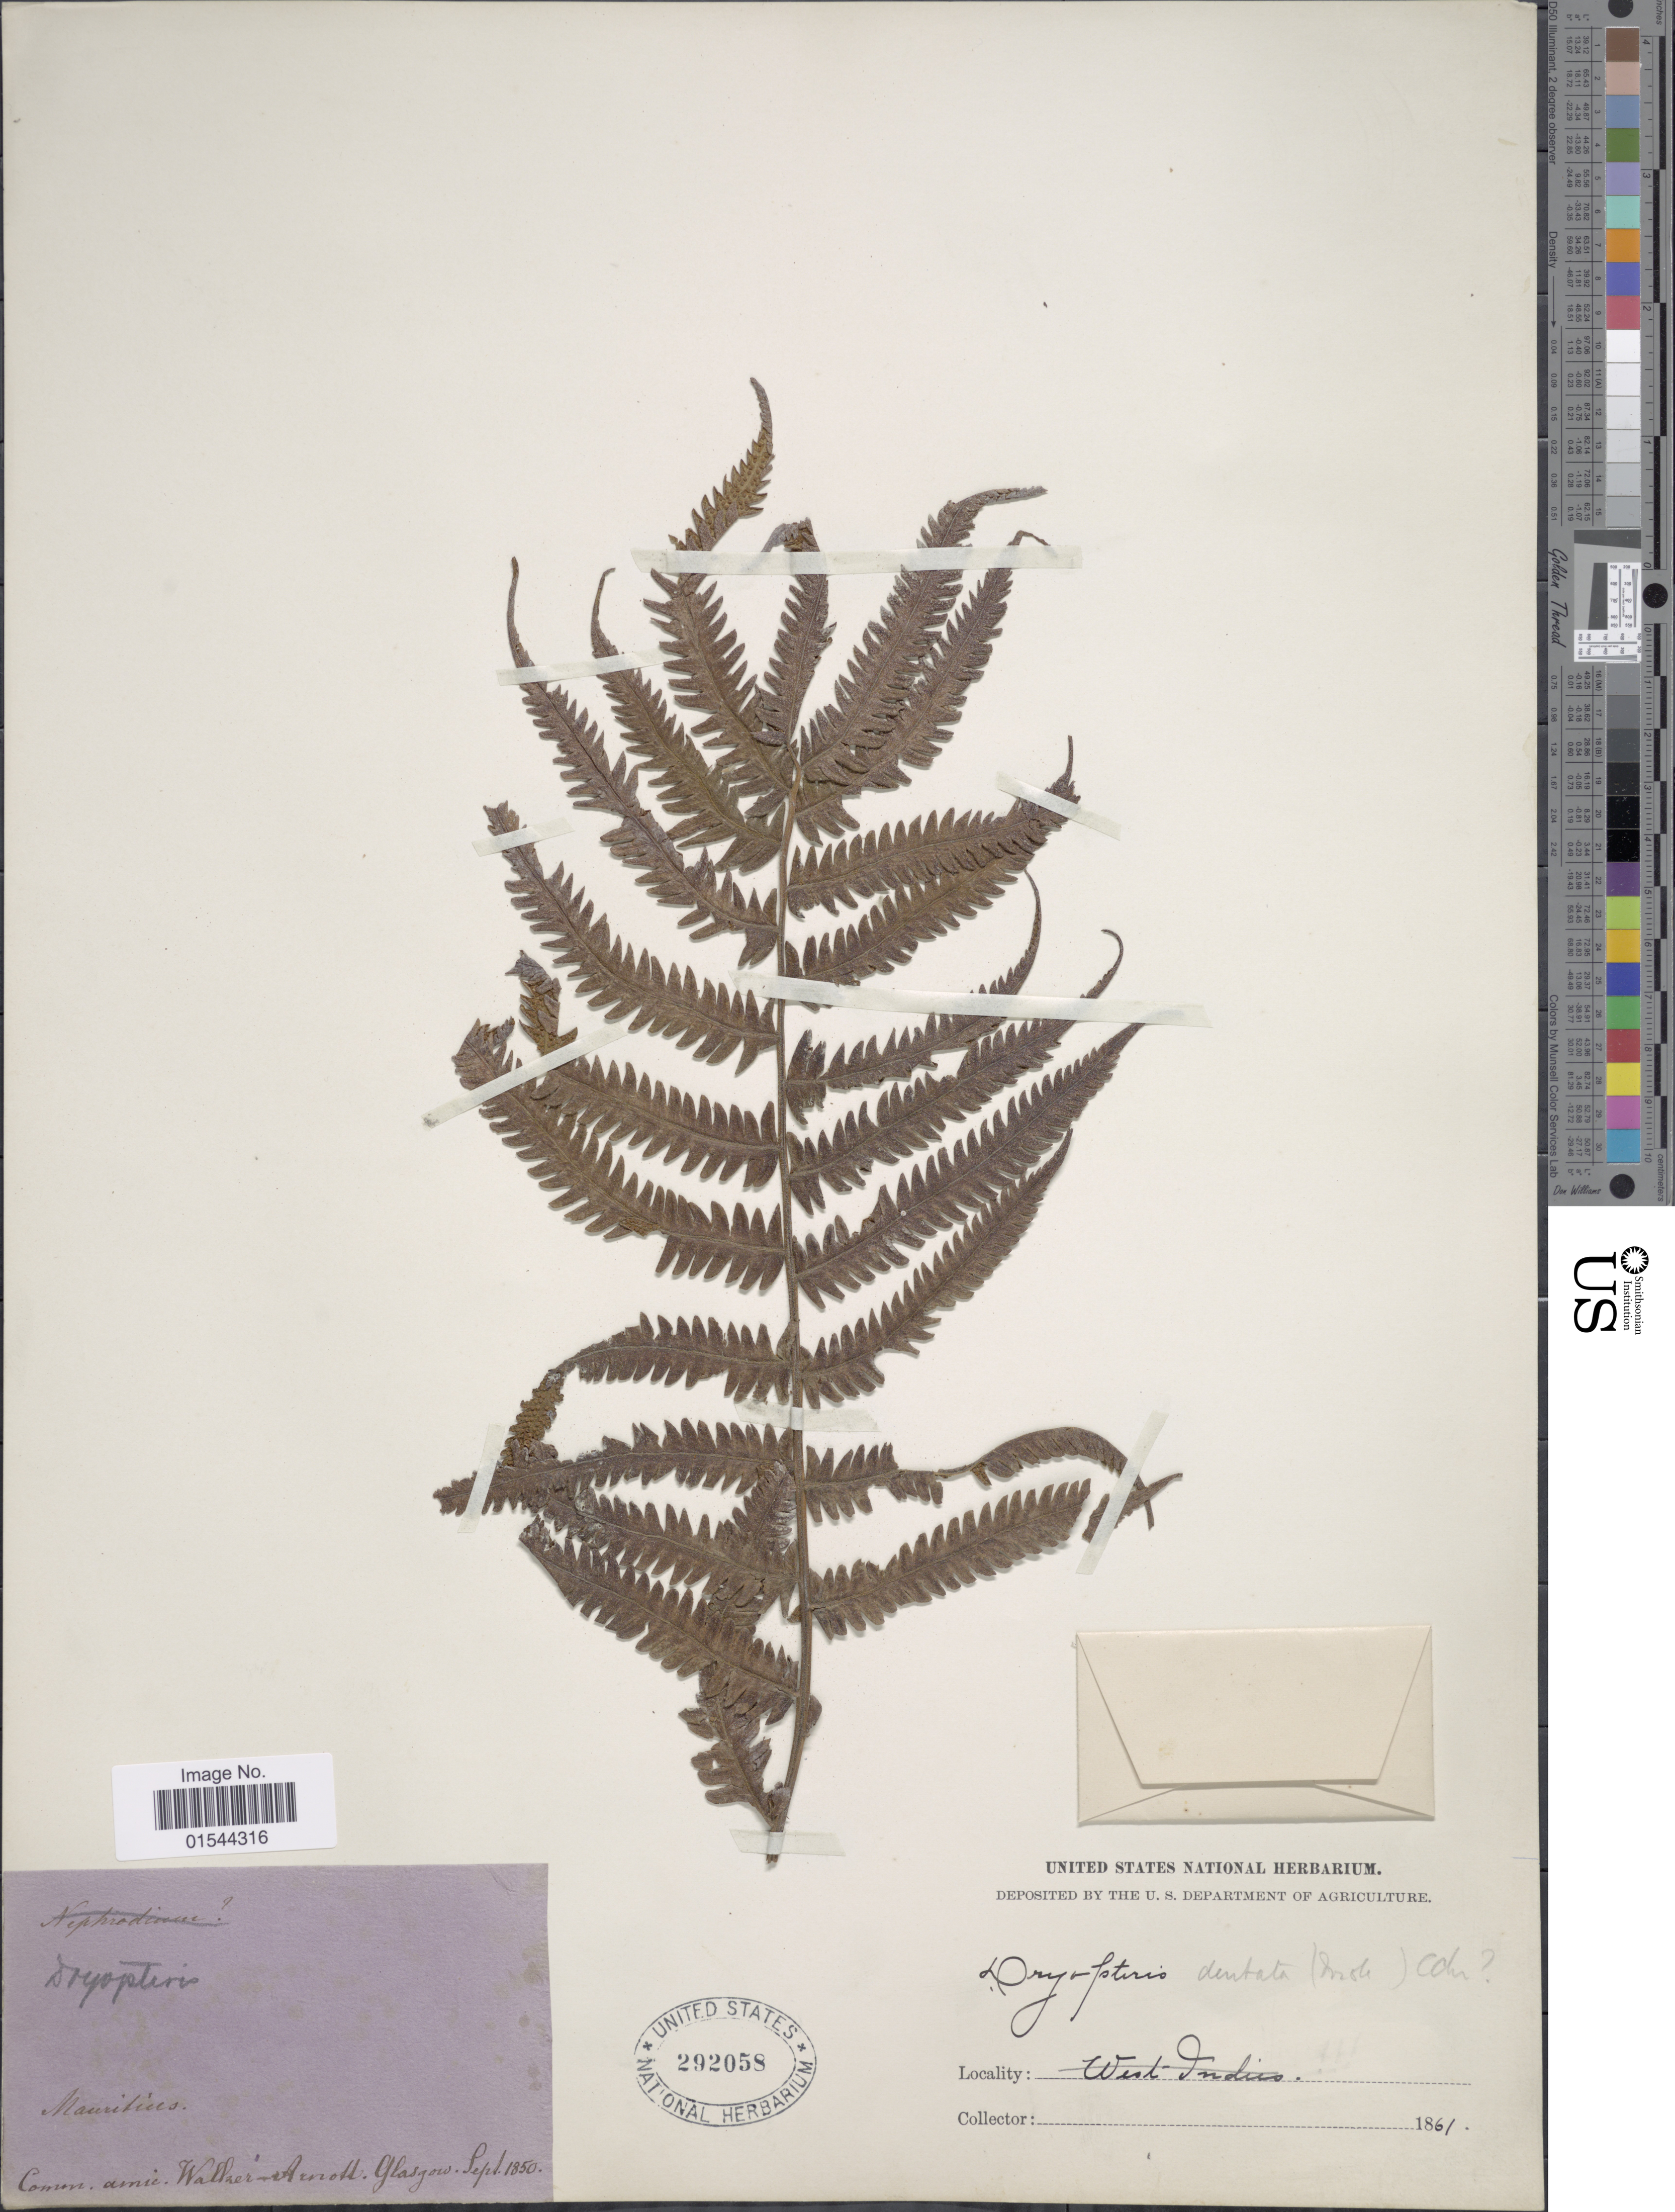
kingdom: Plantae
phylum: Tracheophyta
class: Polypodiopsida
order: Polypodiales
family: Thelypteridaceae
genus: Christella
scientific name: Christella dentata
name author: (Forssk.) Brownsey & Jermy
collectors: -. Walker, Arnott & Glasgow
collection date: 1850-09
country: Mauritius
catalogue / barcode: US 292058